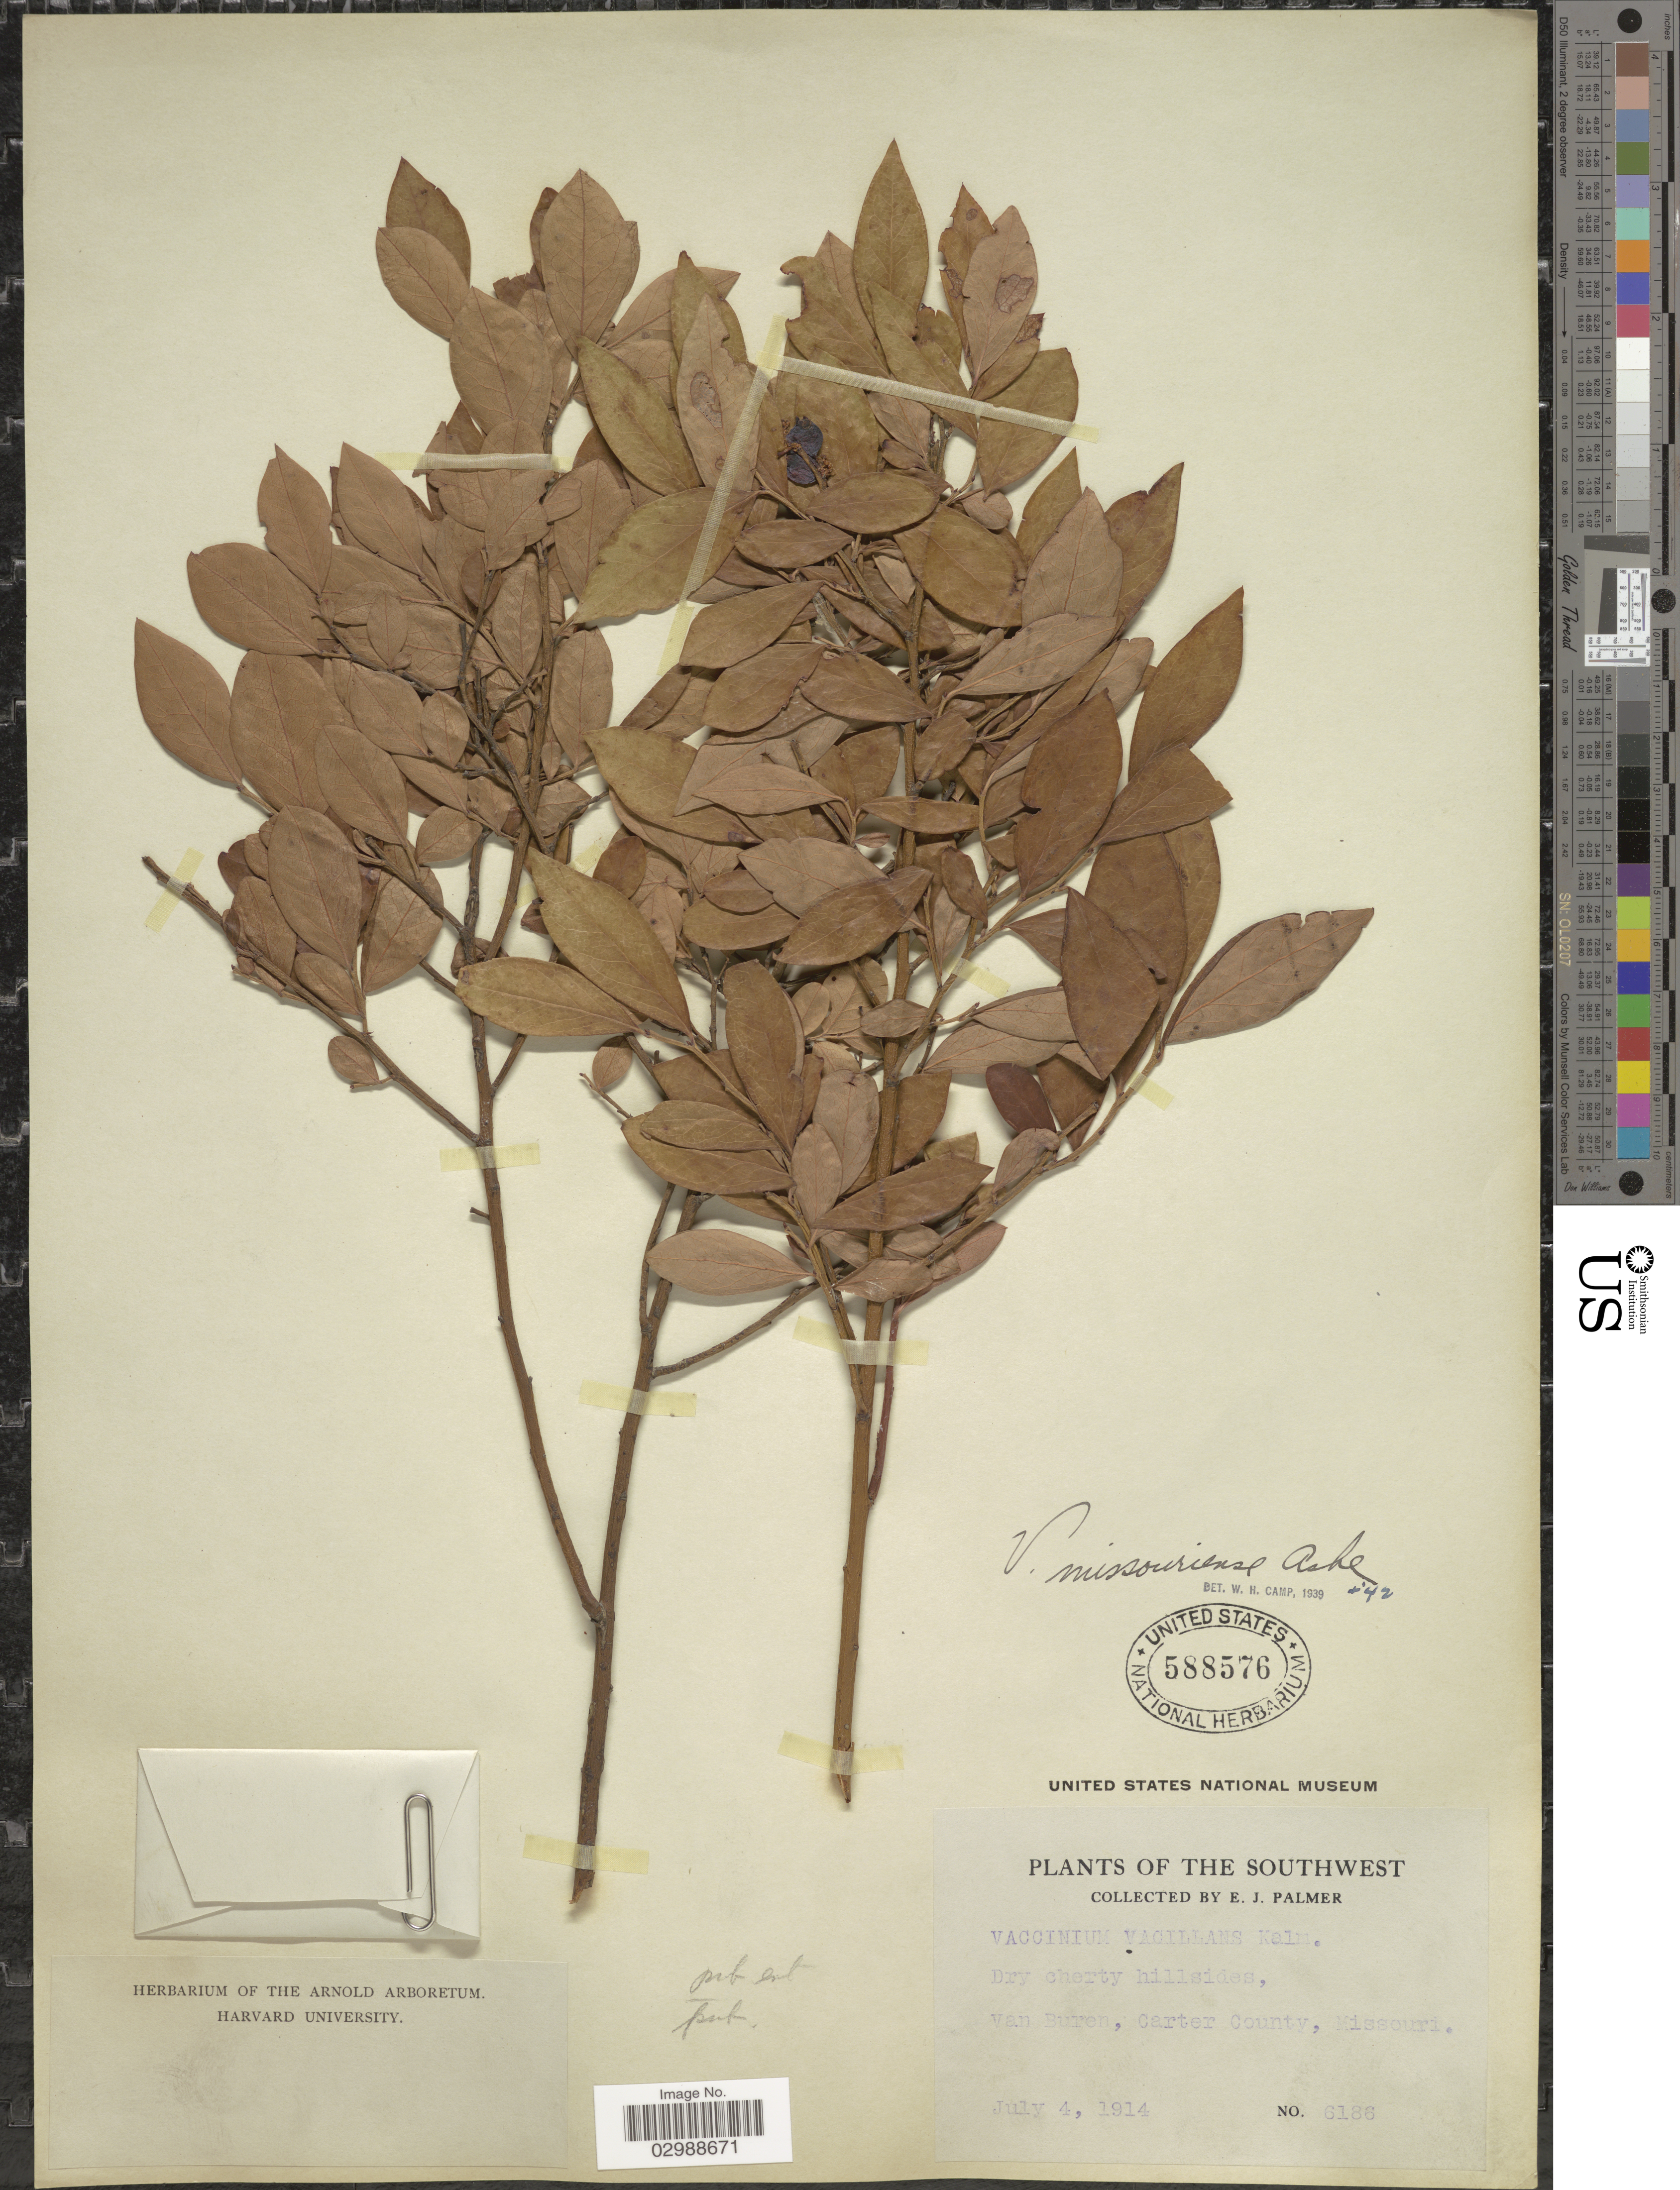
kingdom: Plantae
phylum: Tracheophyta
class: Magnoliopsida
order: Ericales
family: Ericaceae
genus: Vaccinium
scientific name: Vaccinium missouriense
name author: (Ashe) Ashe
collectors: E. J. Palmer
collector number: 6186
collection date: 1914-07-04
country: United States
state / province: Missouri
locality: Southwest. Van Buren, Carter County.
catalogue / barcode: US 588576